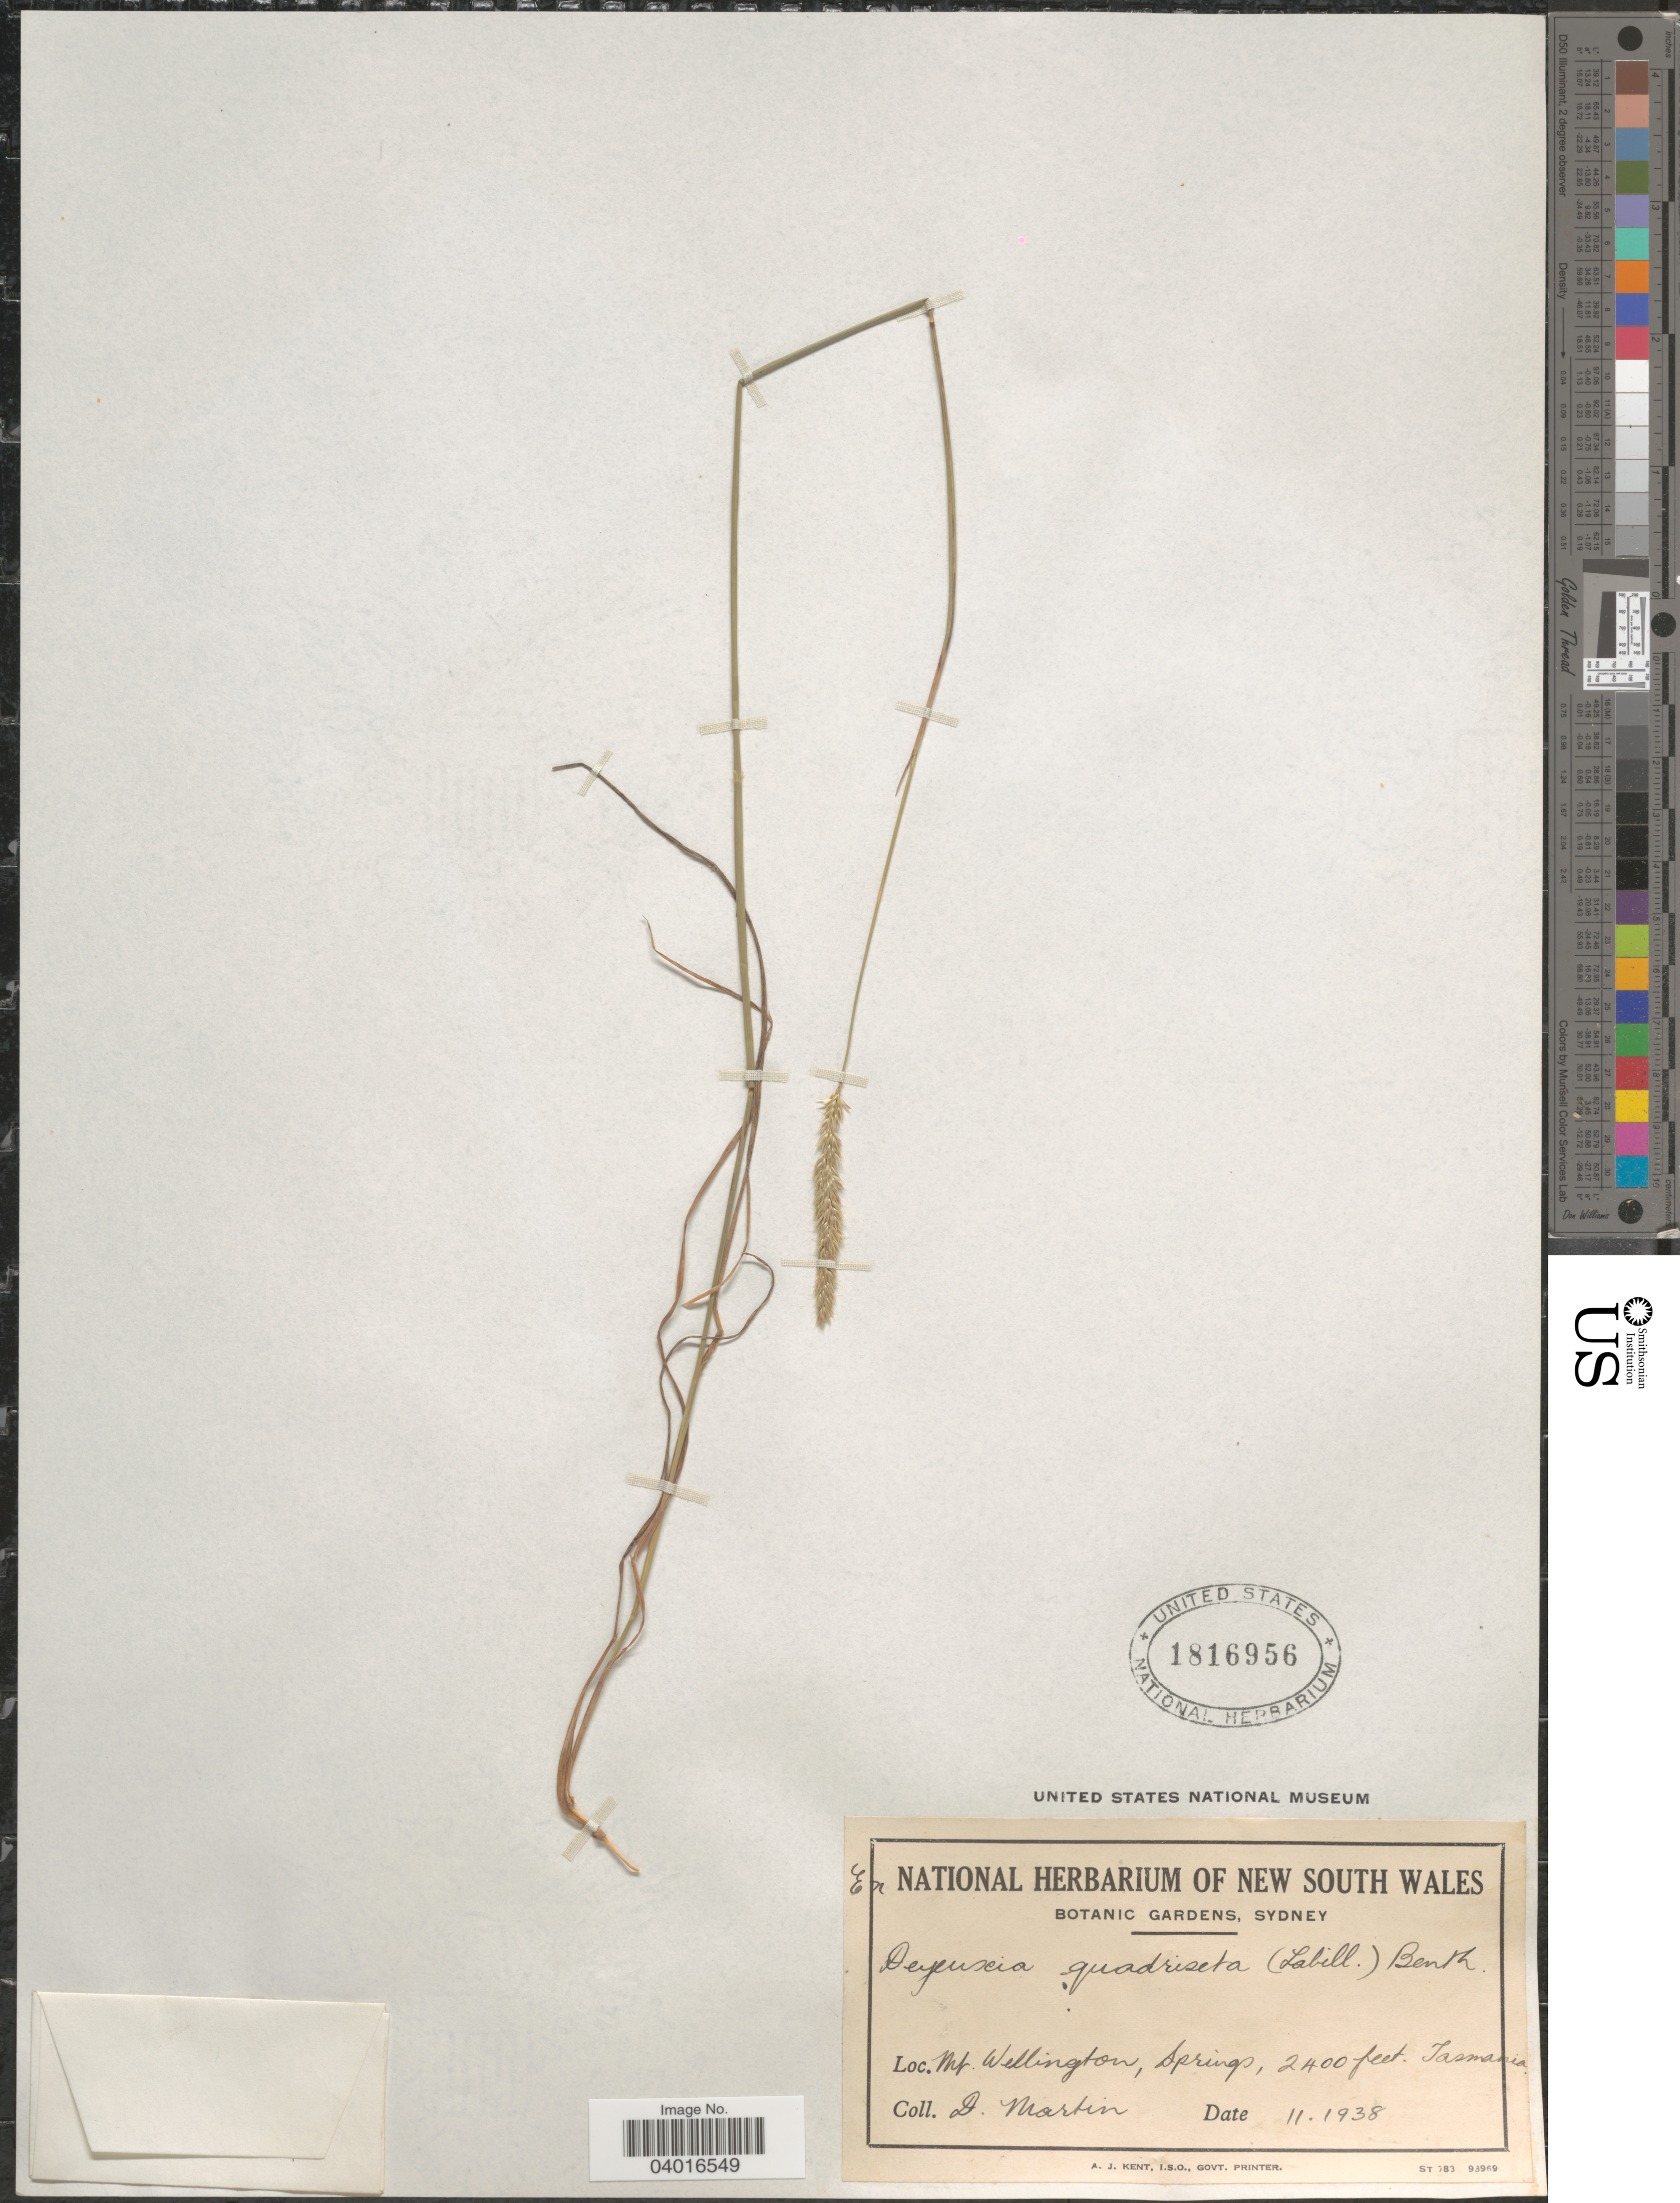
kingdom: Plantae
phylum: Tracheophyta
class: Liliopsida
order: Poales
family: Poaceae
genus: Dichelachne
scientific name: Dichelachne quadriseta ined.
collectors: D. Martin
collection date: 1938-11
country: Australia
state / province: Tasmania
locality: Mt. Wellington, Springs.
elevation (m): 732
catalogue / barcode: US 1816956